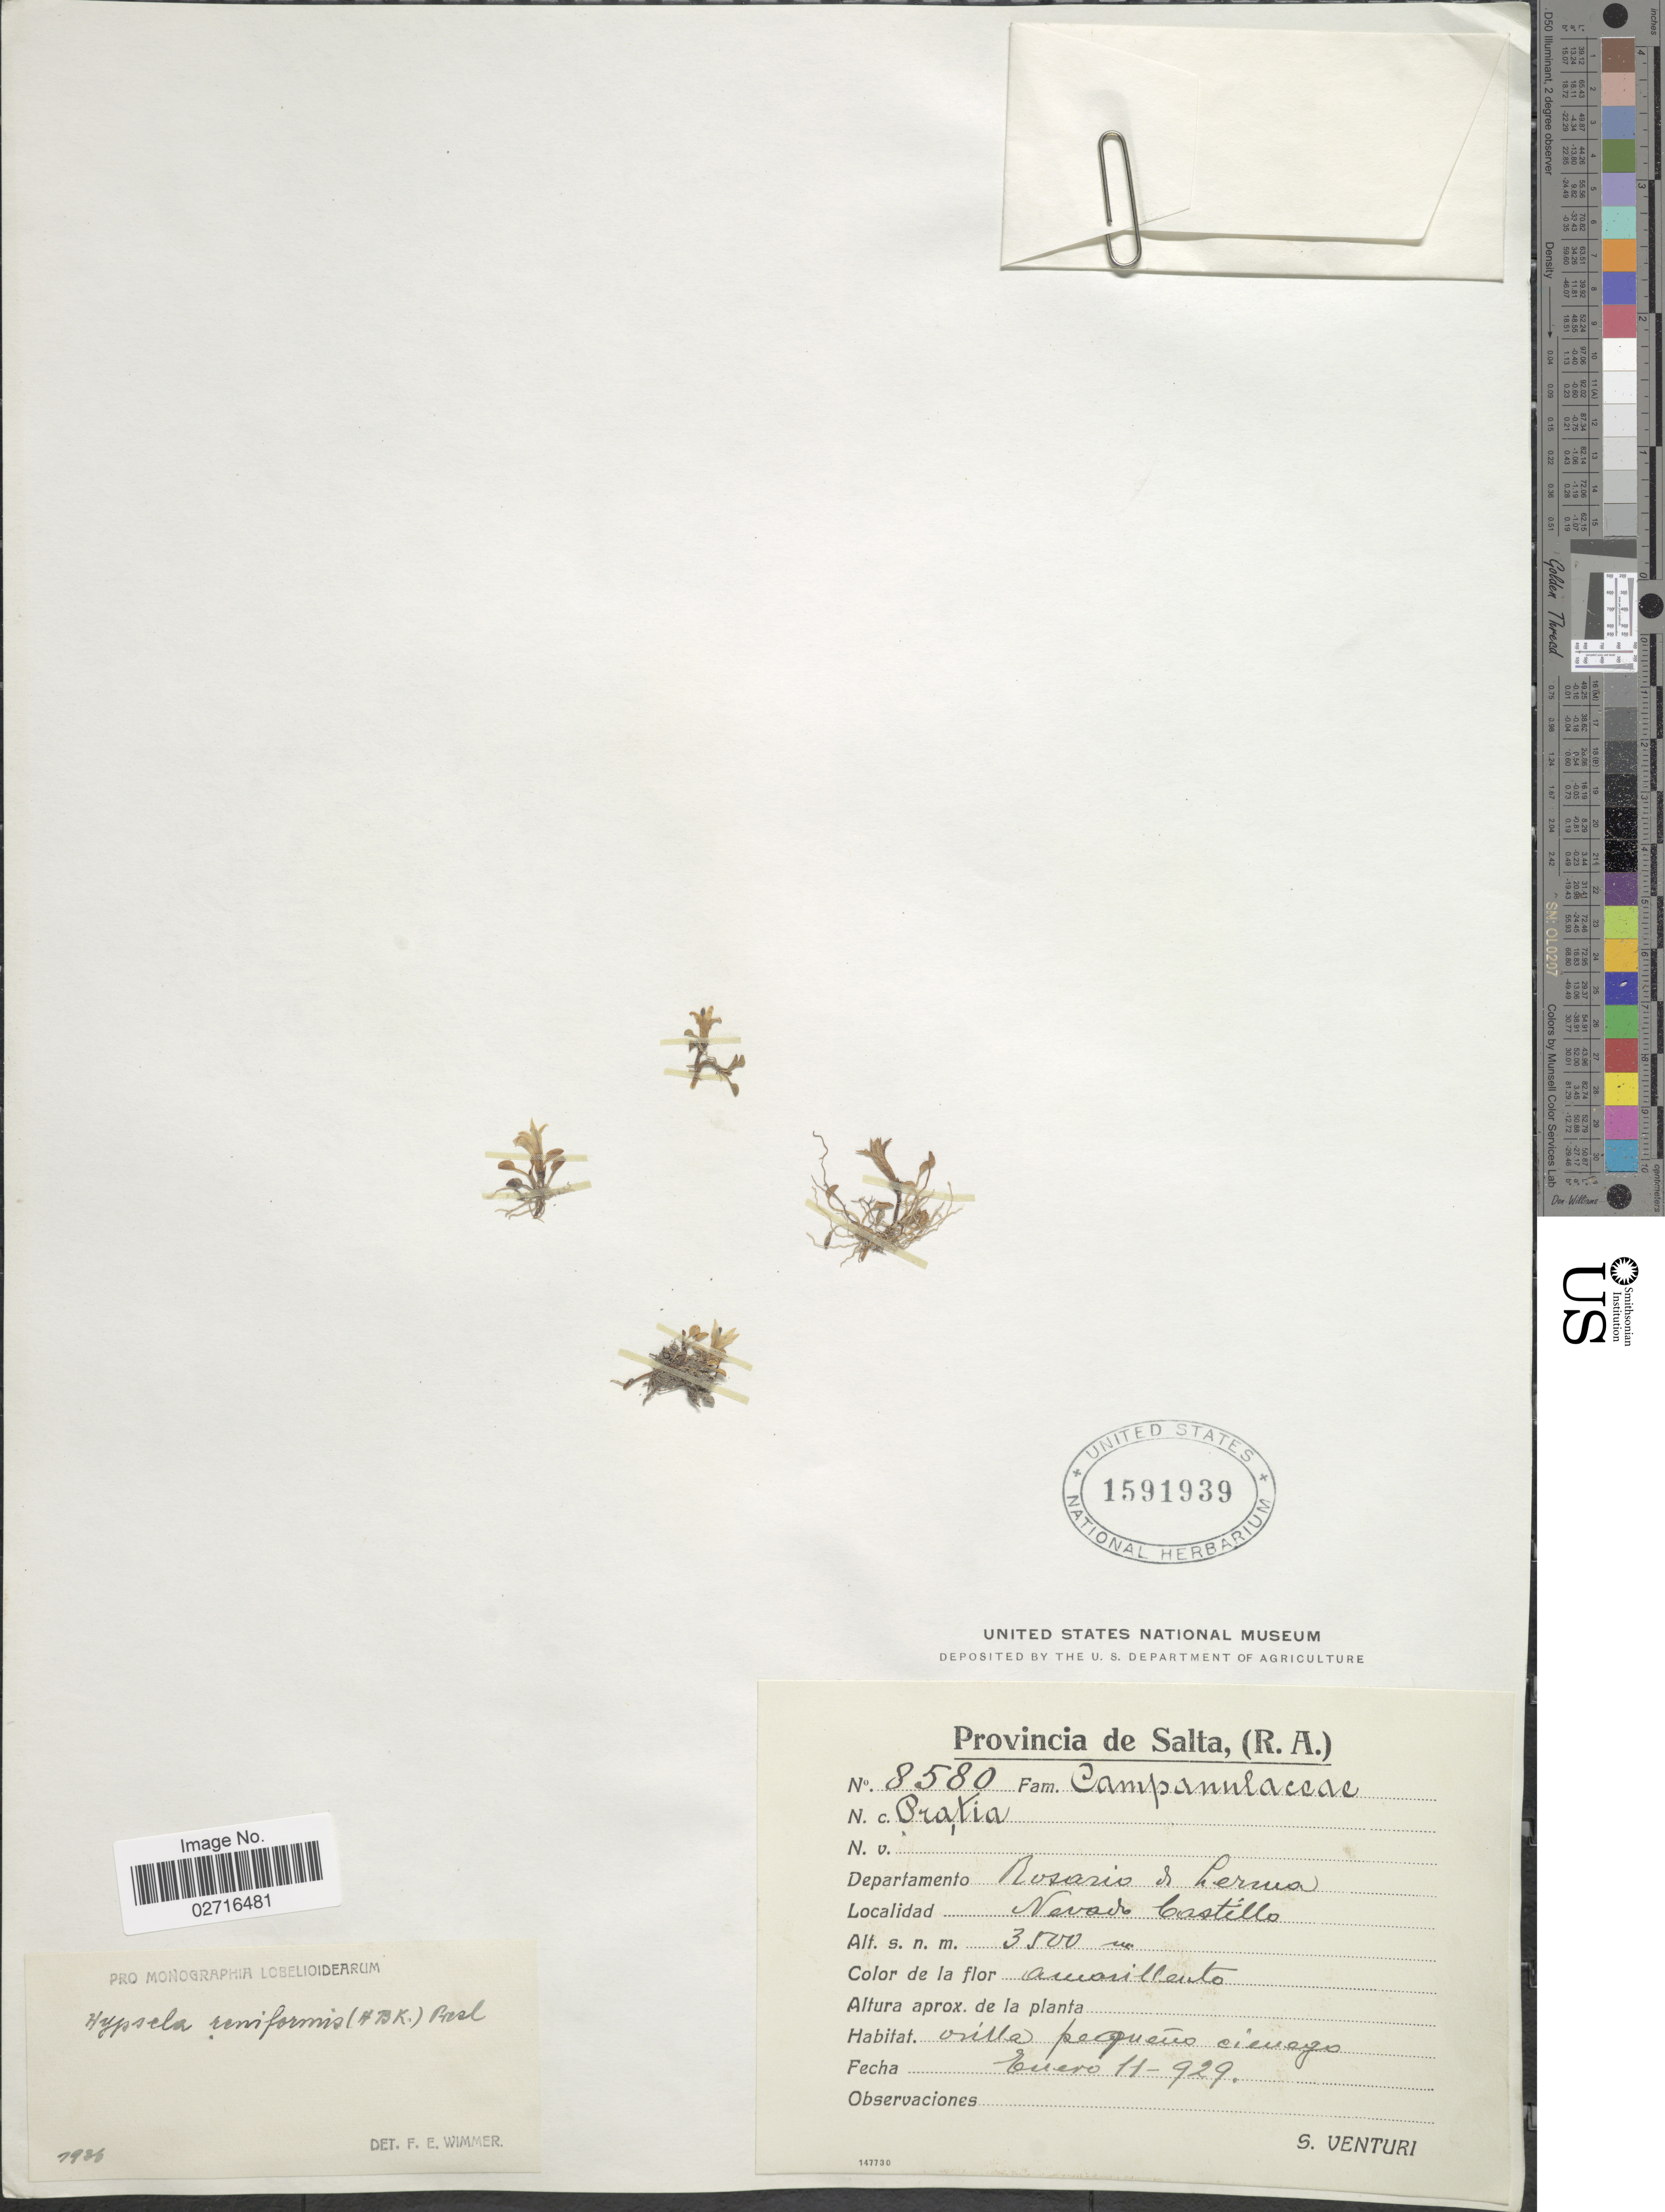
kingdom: Plantae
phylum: Tracheophyta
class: Magnoliopsida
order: Asterales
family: Campanulaceae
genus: Hypsela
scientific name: Hypsela reniformis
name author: (Kunth) C. Presl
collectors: S. Venturi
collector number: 8580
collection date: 1929-01-11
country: Argentina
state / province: Salta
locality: Provincis de Salta, (R.A.), Departamento Rosario de Lerma, Nevado Castillo.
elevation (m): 3500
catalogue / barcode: US 1591939